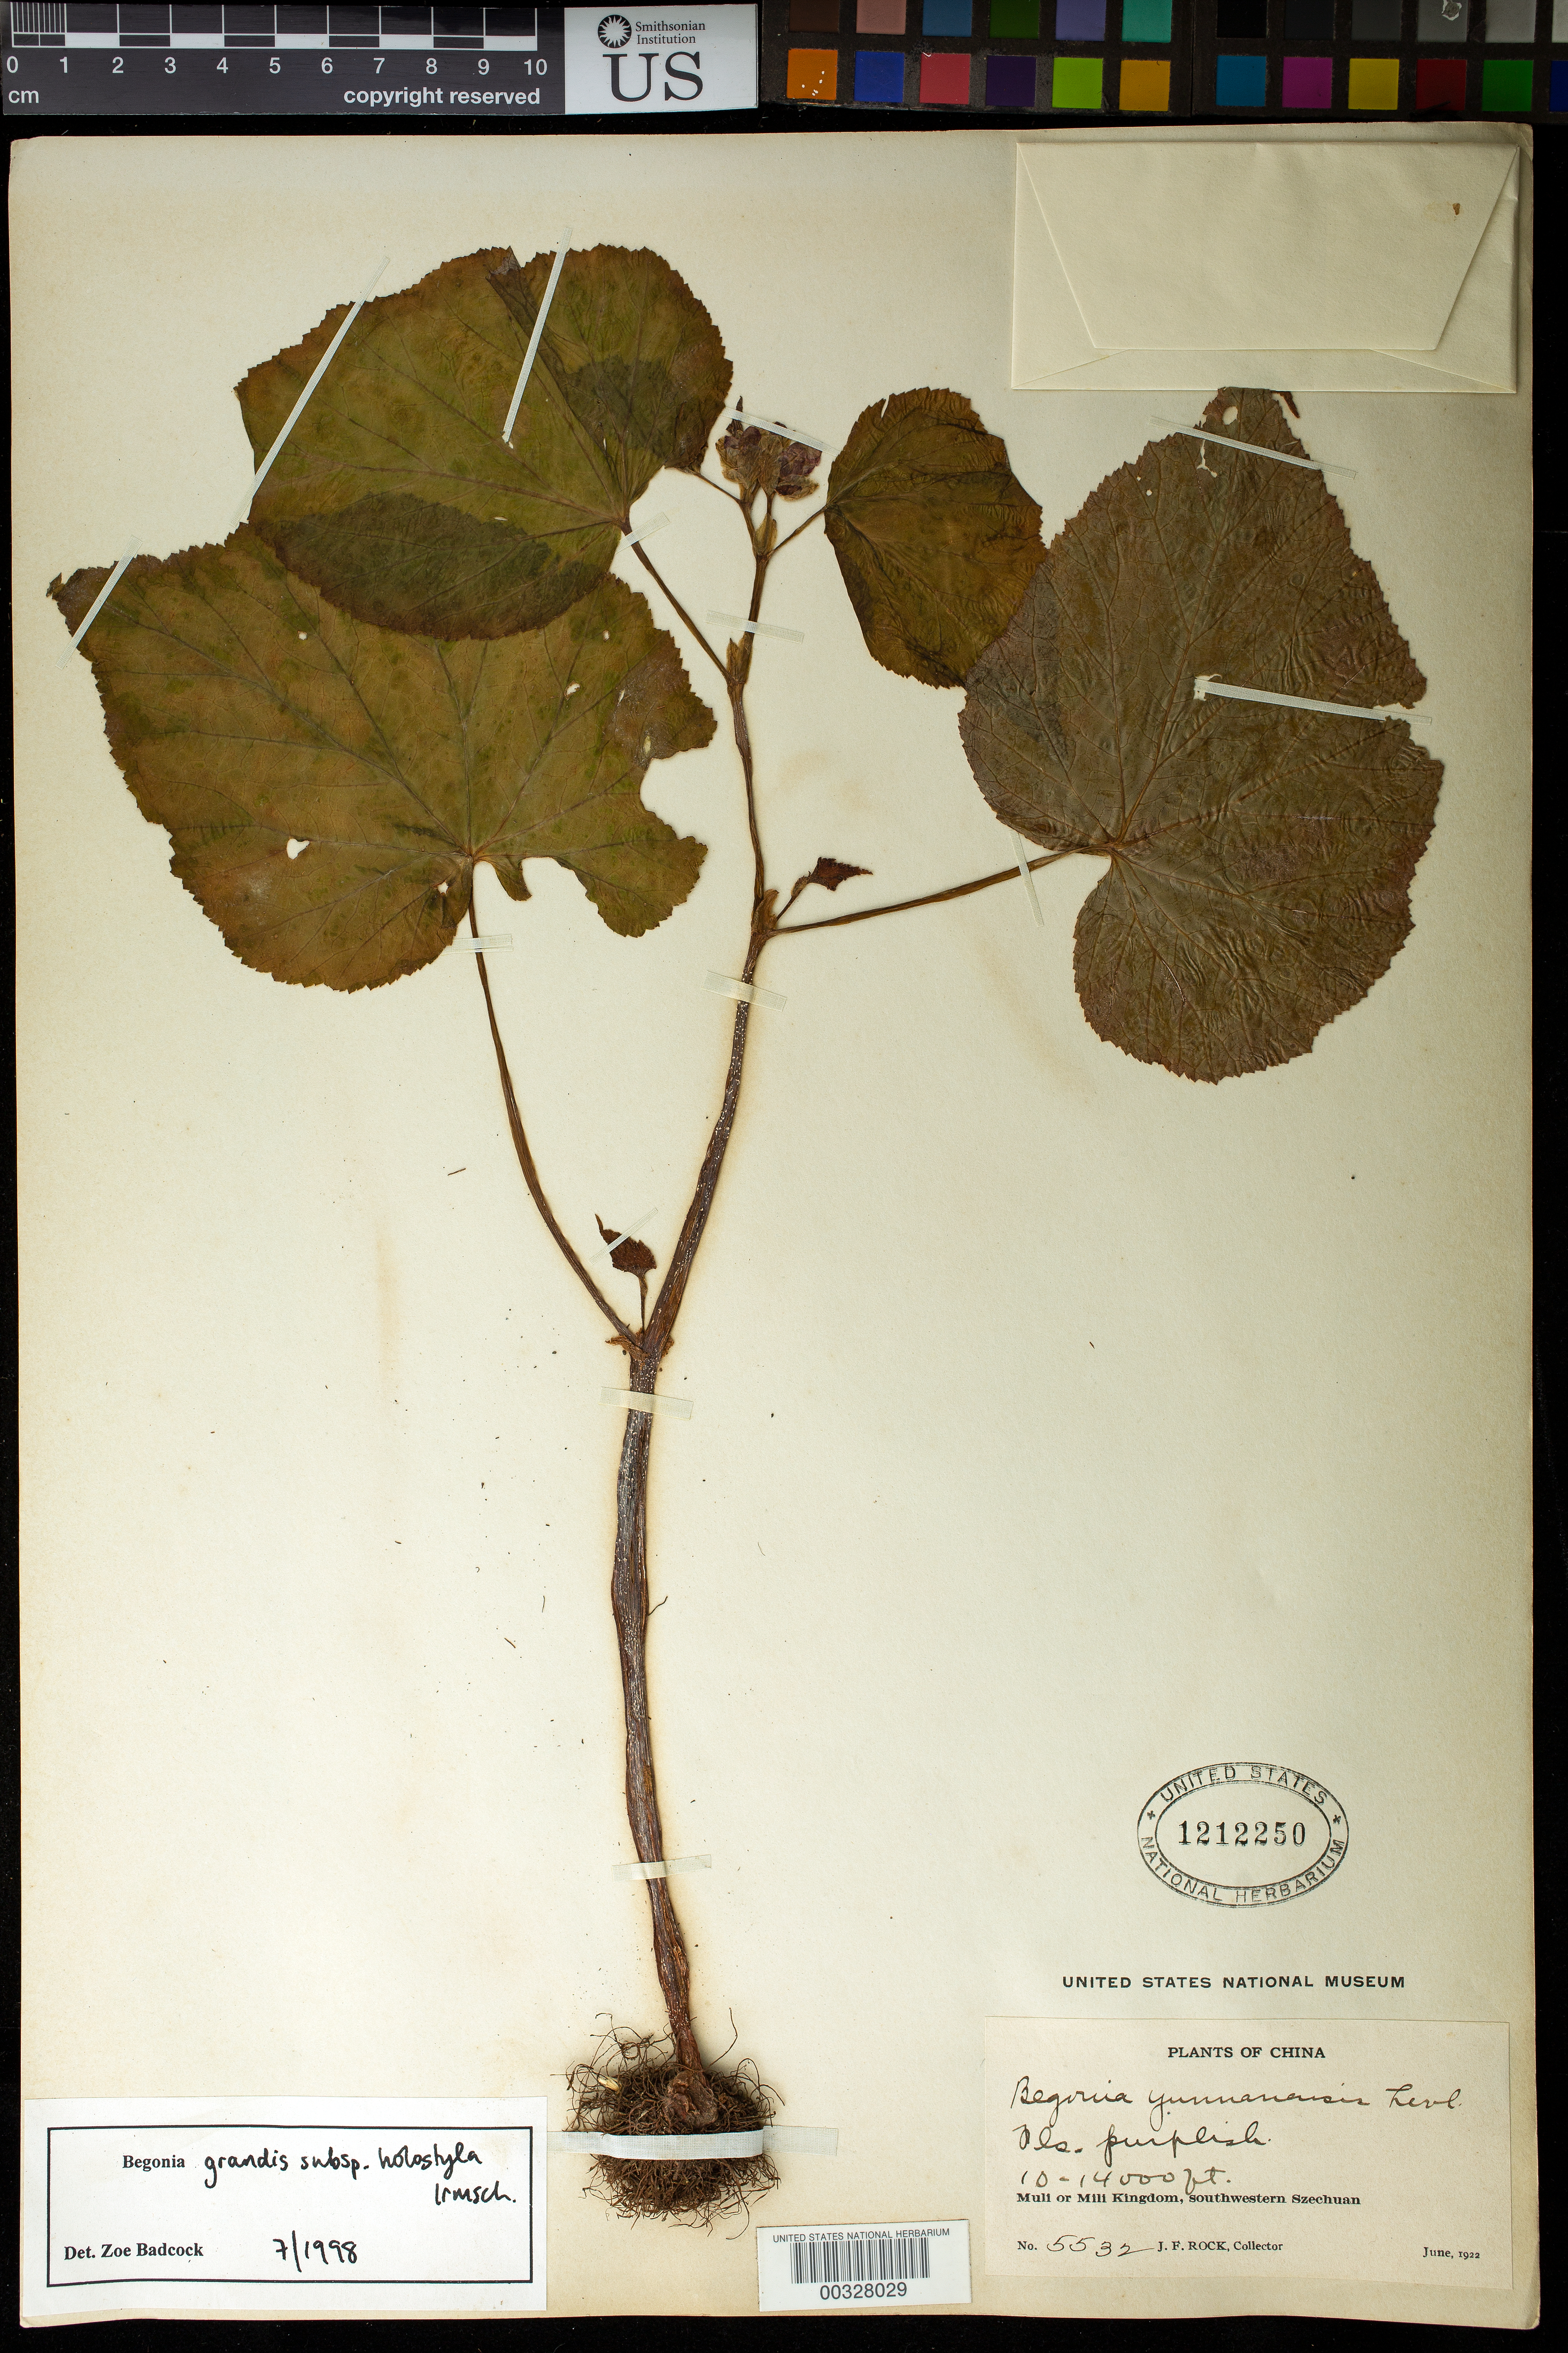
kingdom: Plantae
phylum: Tracheophyta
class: Magnoliopsida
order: Cucurbitales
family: Begoniaceae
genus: Begonia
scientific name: Begonia grandis subsp. holostyla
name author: Irmsch.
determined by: Badcock, Z.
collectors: J. F. Rock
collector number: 5532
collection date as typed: Jun 1922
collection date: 1922-06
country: China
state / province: Sichuan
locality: Muli or Mili kingdom, southwestern Szechuan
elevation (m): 3048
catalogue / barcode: US 1212250